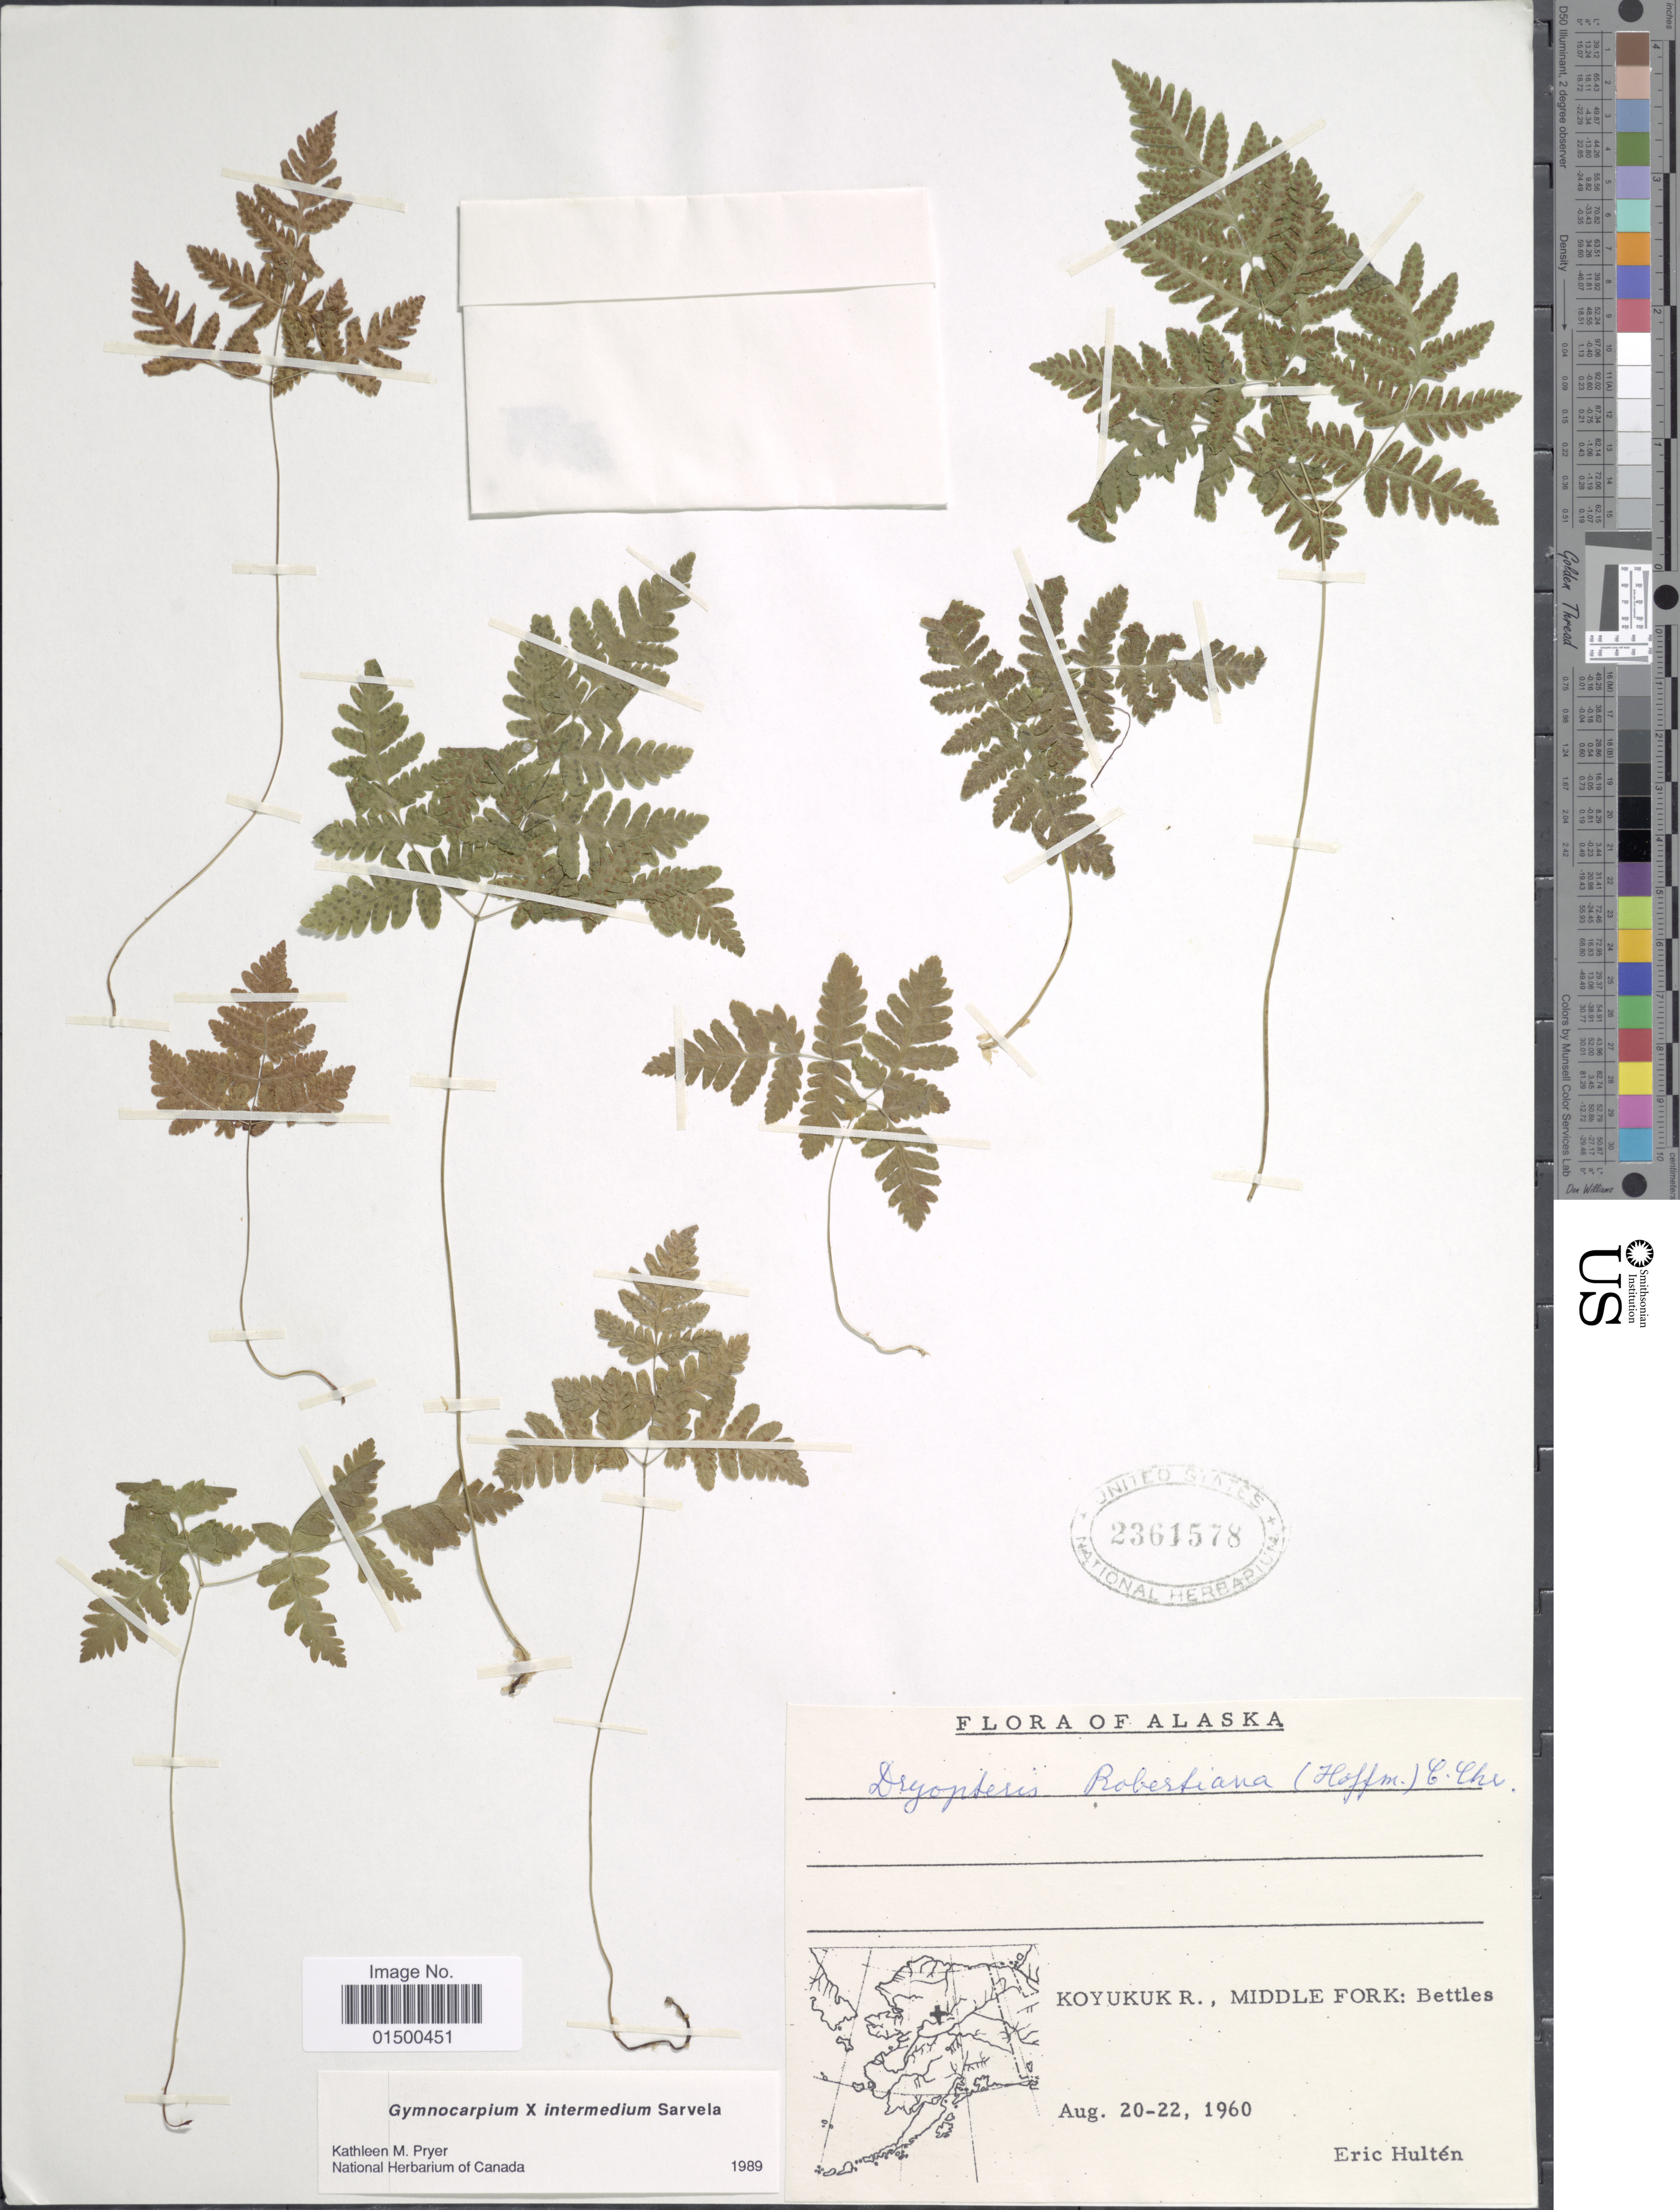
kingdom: Plantae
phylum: Tracheophyta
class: Polypodiopsida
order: Polypodiales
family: Cystopteridaceae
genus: Gymnocarpium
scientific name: Gymnocarpium x intermedium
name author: Sarvela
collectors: E. G. Hultén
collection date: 1960-08-20/1960-08-22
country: United States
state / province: Alaska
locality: Koyukuk R., Middle Fork: Bettles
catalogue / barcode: US 2361578